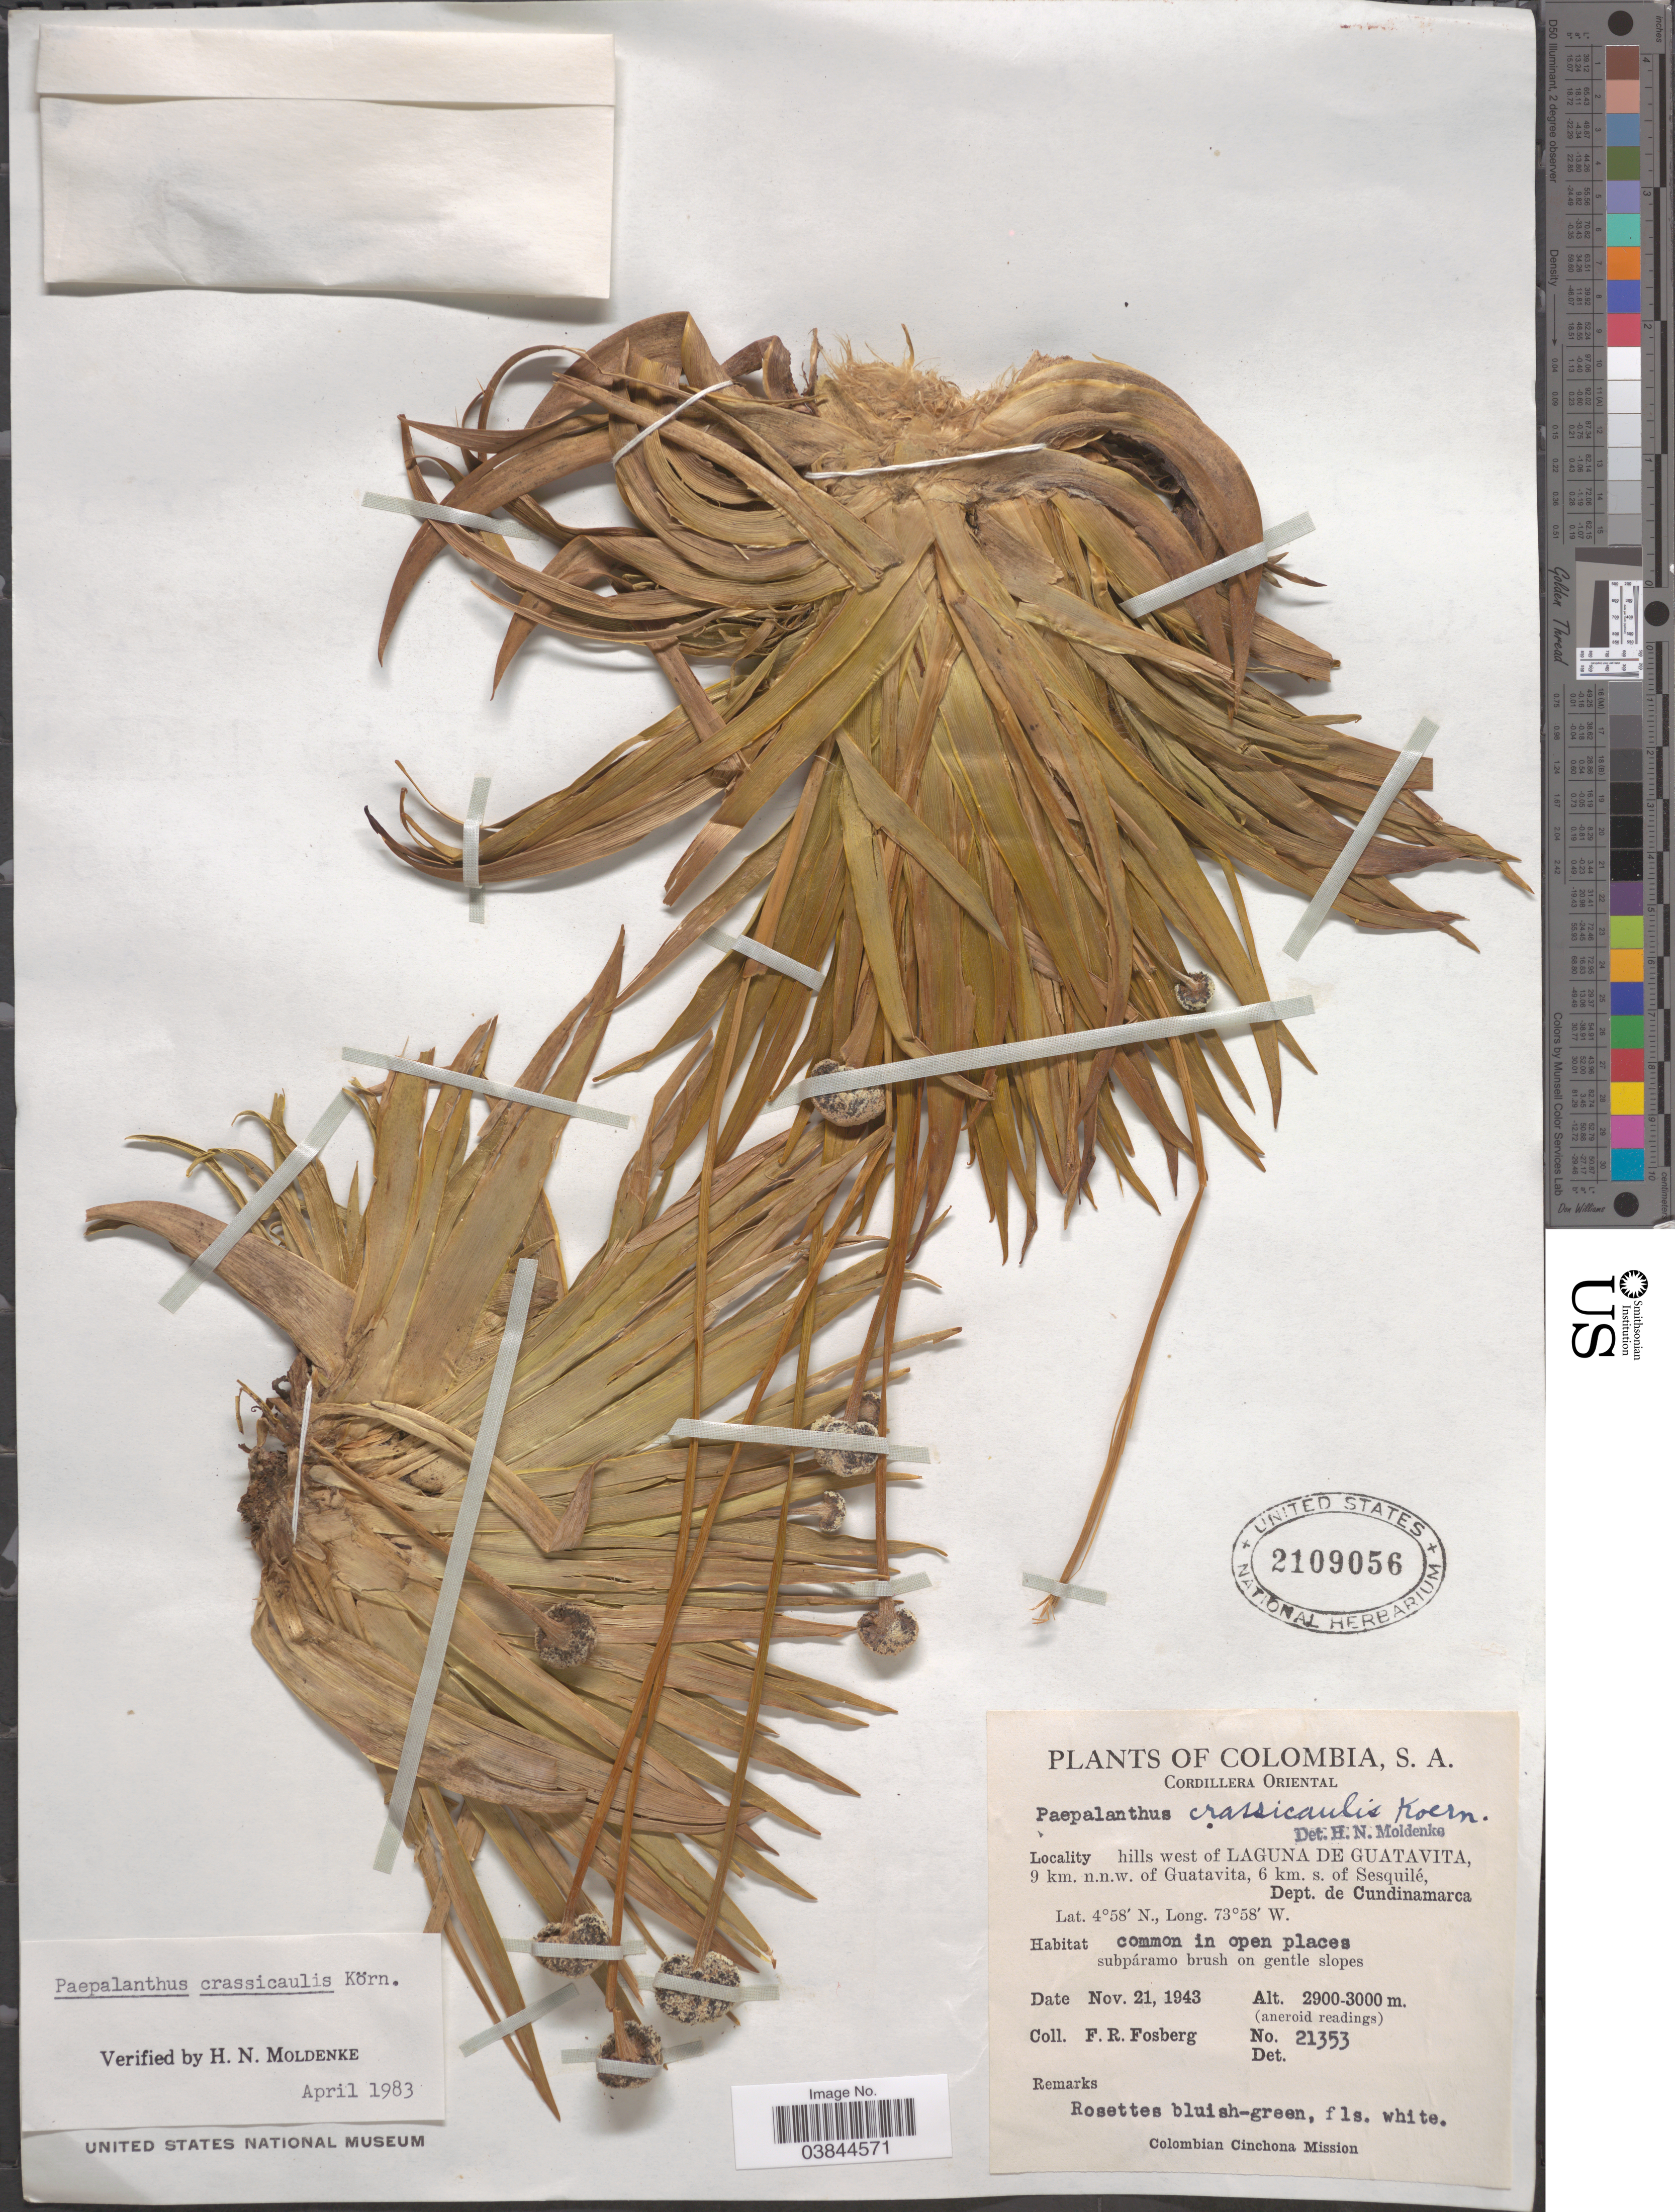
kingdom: Plantae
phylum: Tracheophyta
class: Liliopsida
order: Poales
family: Eriocaulaceae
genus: Paepalanthus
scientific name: Paepalanthus ensifolius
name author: (Kunth) Kunth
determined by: Sauthier, Laura Jeanne, (SPF), Universidade de Sao Paulo (BRAZIL)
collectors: F. R. Fosberg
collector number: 21353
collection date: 1943-11-21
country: Colombia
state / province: Cundinamarca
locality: Cordillera Oriental. Hills west of Laguna de Guatavita, 9 km. n.n.w. of Guatavita, 6 km. s. of Sesquilé, Dept. de Cundinamarca.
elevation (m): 2900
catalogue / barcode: US 2109056